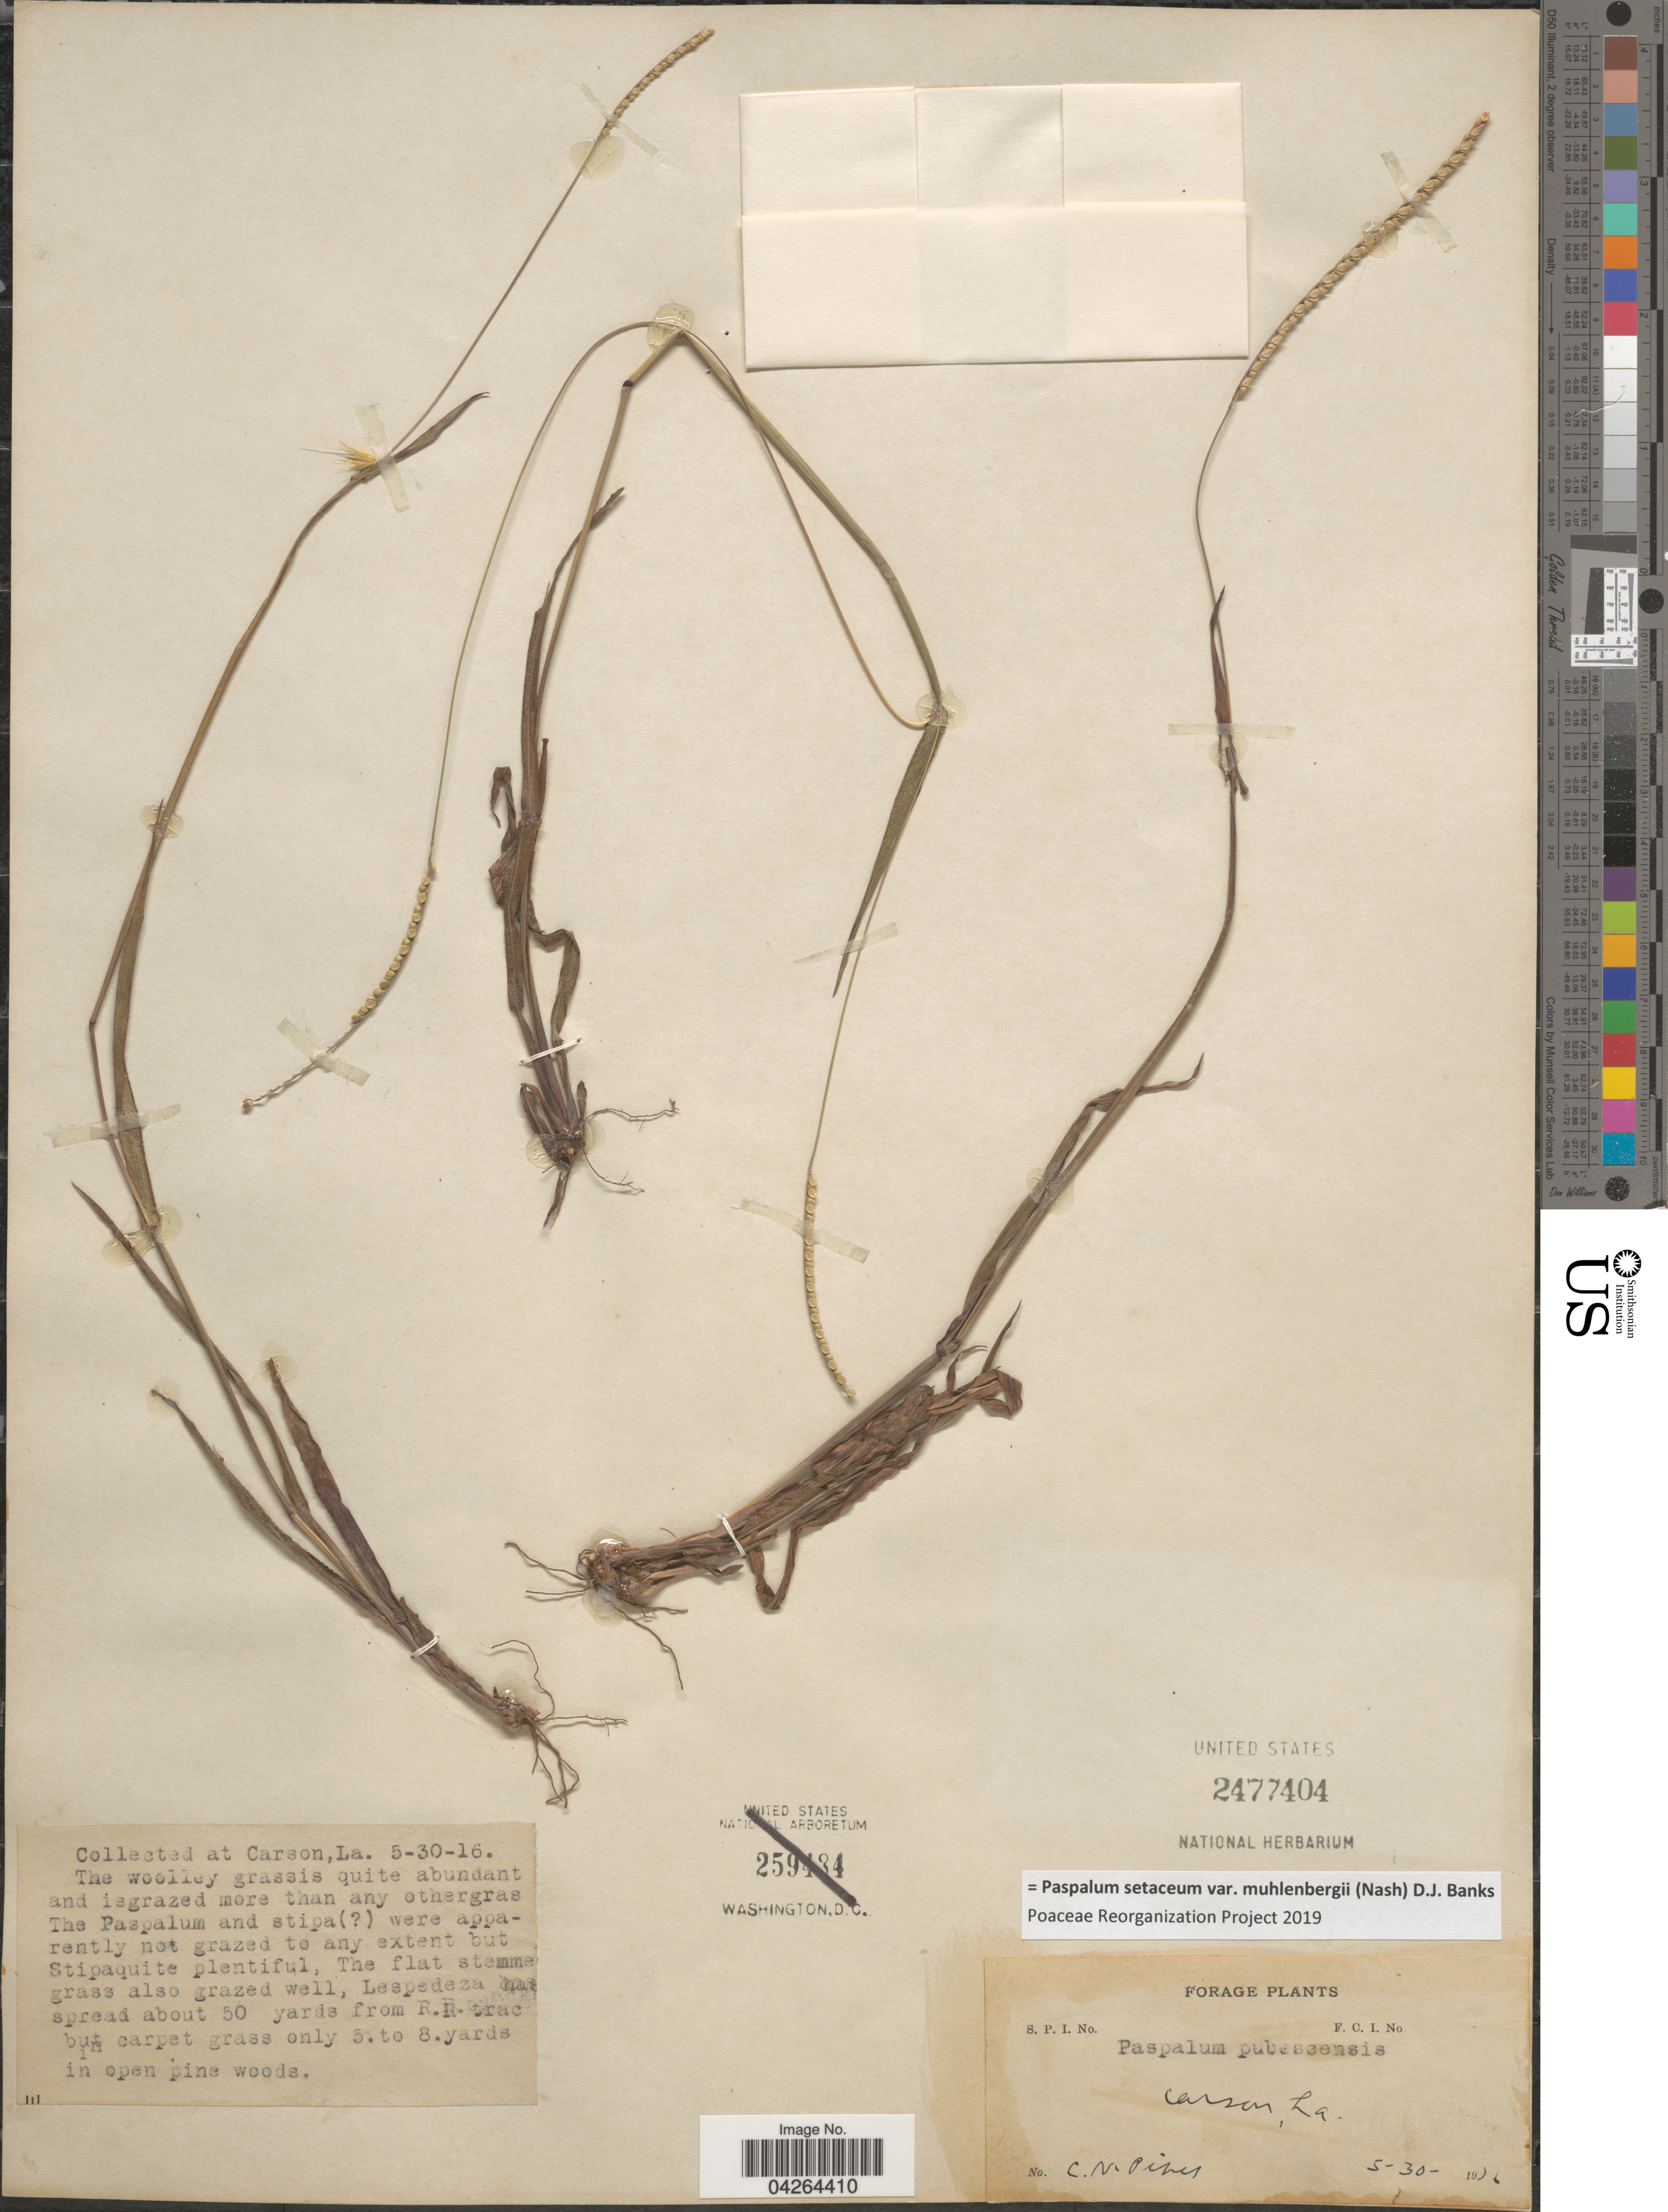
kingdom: Plantae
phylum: Tracheophyta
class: Liliopsida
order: Poales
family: Poaceae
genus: Paspalum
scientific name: Paspalum setaceum var. muhlenbergii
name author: (Nash) D.J. Banks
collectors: C. V. Piper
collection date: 1916-05-30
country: United States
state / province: Louisiana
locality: At Carson.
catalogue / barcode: US 2477404